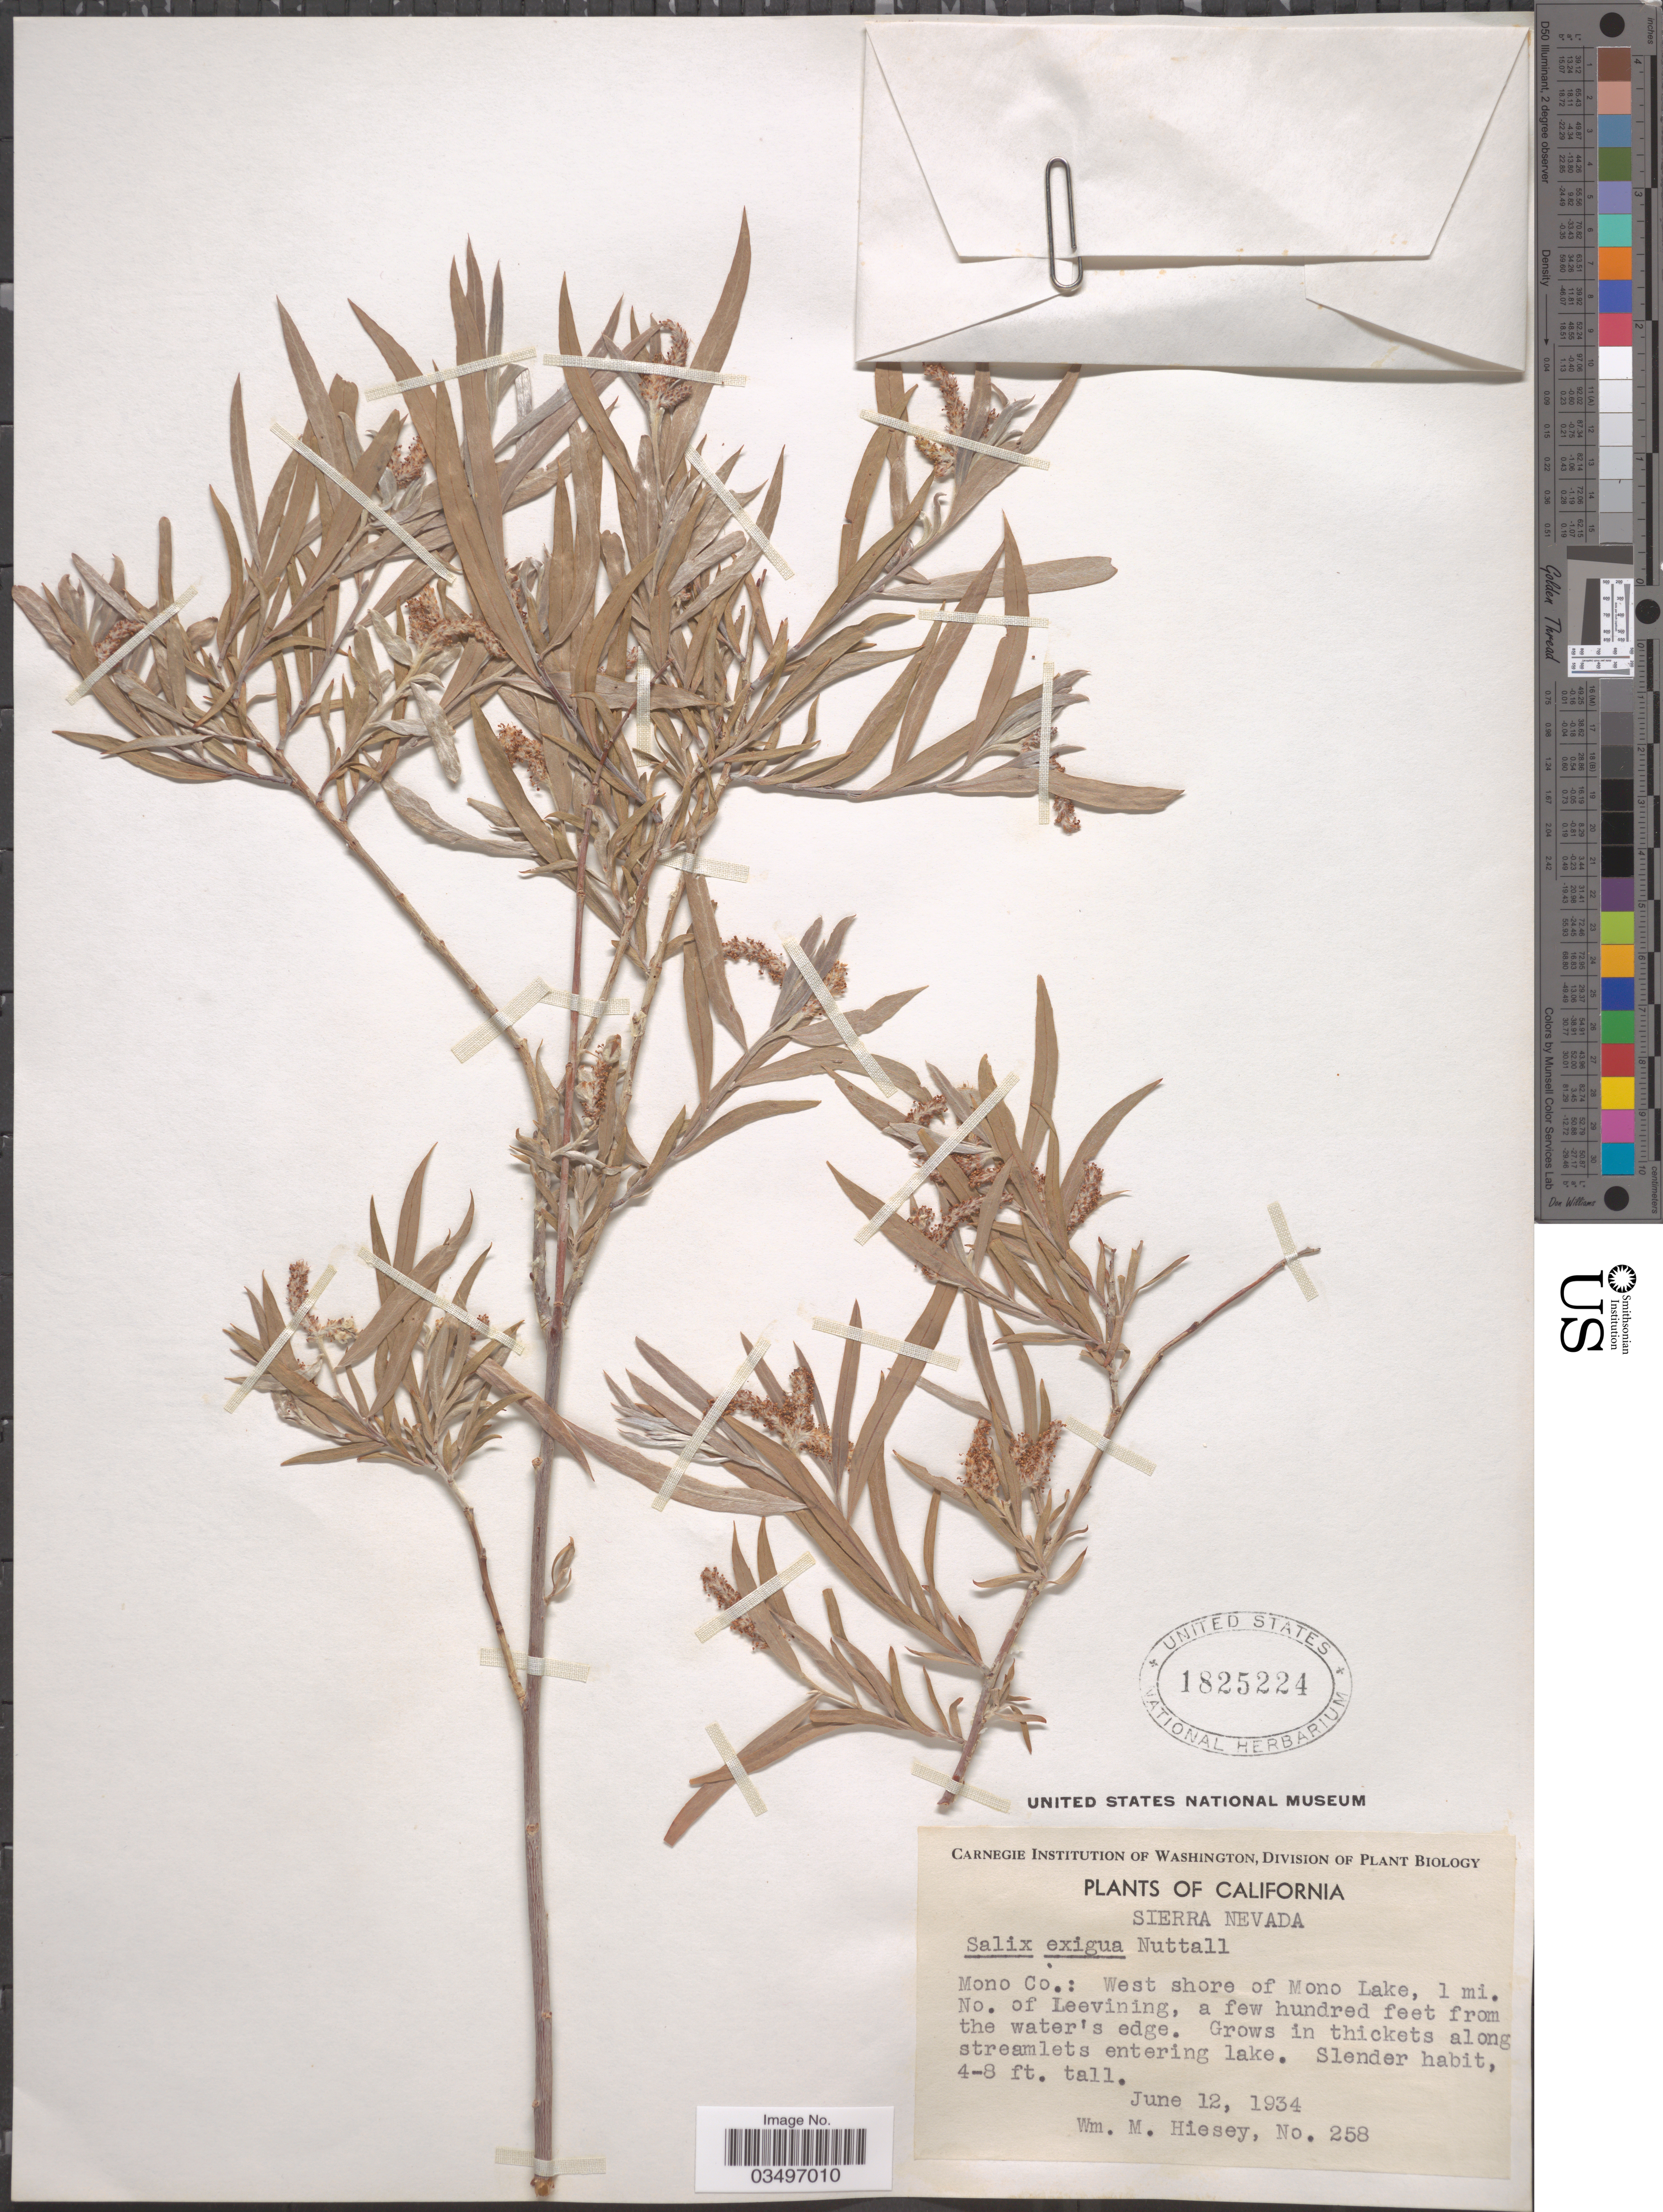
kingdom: Plantae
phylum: Tracheophyta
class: Magnoliopsida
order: Malpighiales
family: Salicaceae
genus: Salix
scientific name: Salix exigua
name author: Nutt.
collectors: W. Hiesey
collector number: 258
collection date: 1934-06-12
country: United States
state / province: California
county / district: Mono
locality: Sierra Nevada. Mono Co.: West shore of Mono Lake, 1 mi. No. of Leevining, a few hundred feet from the water's edge.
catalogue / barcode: US 1825224